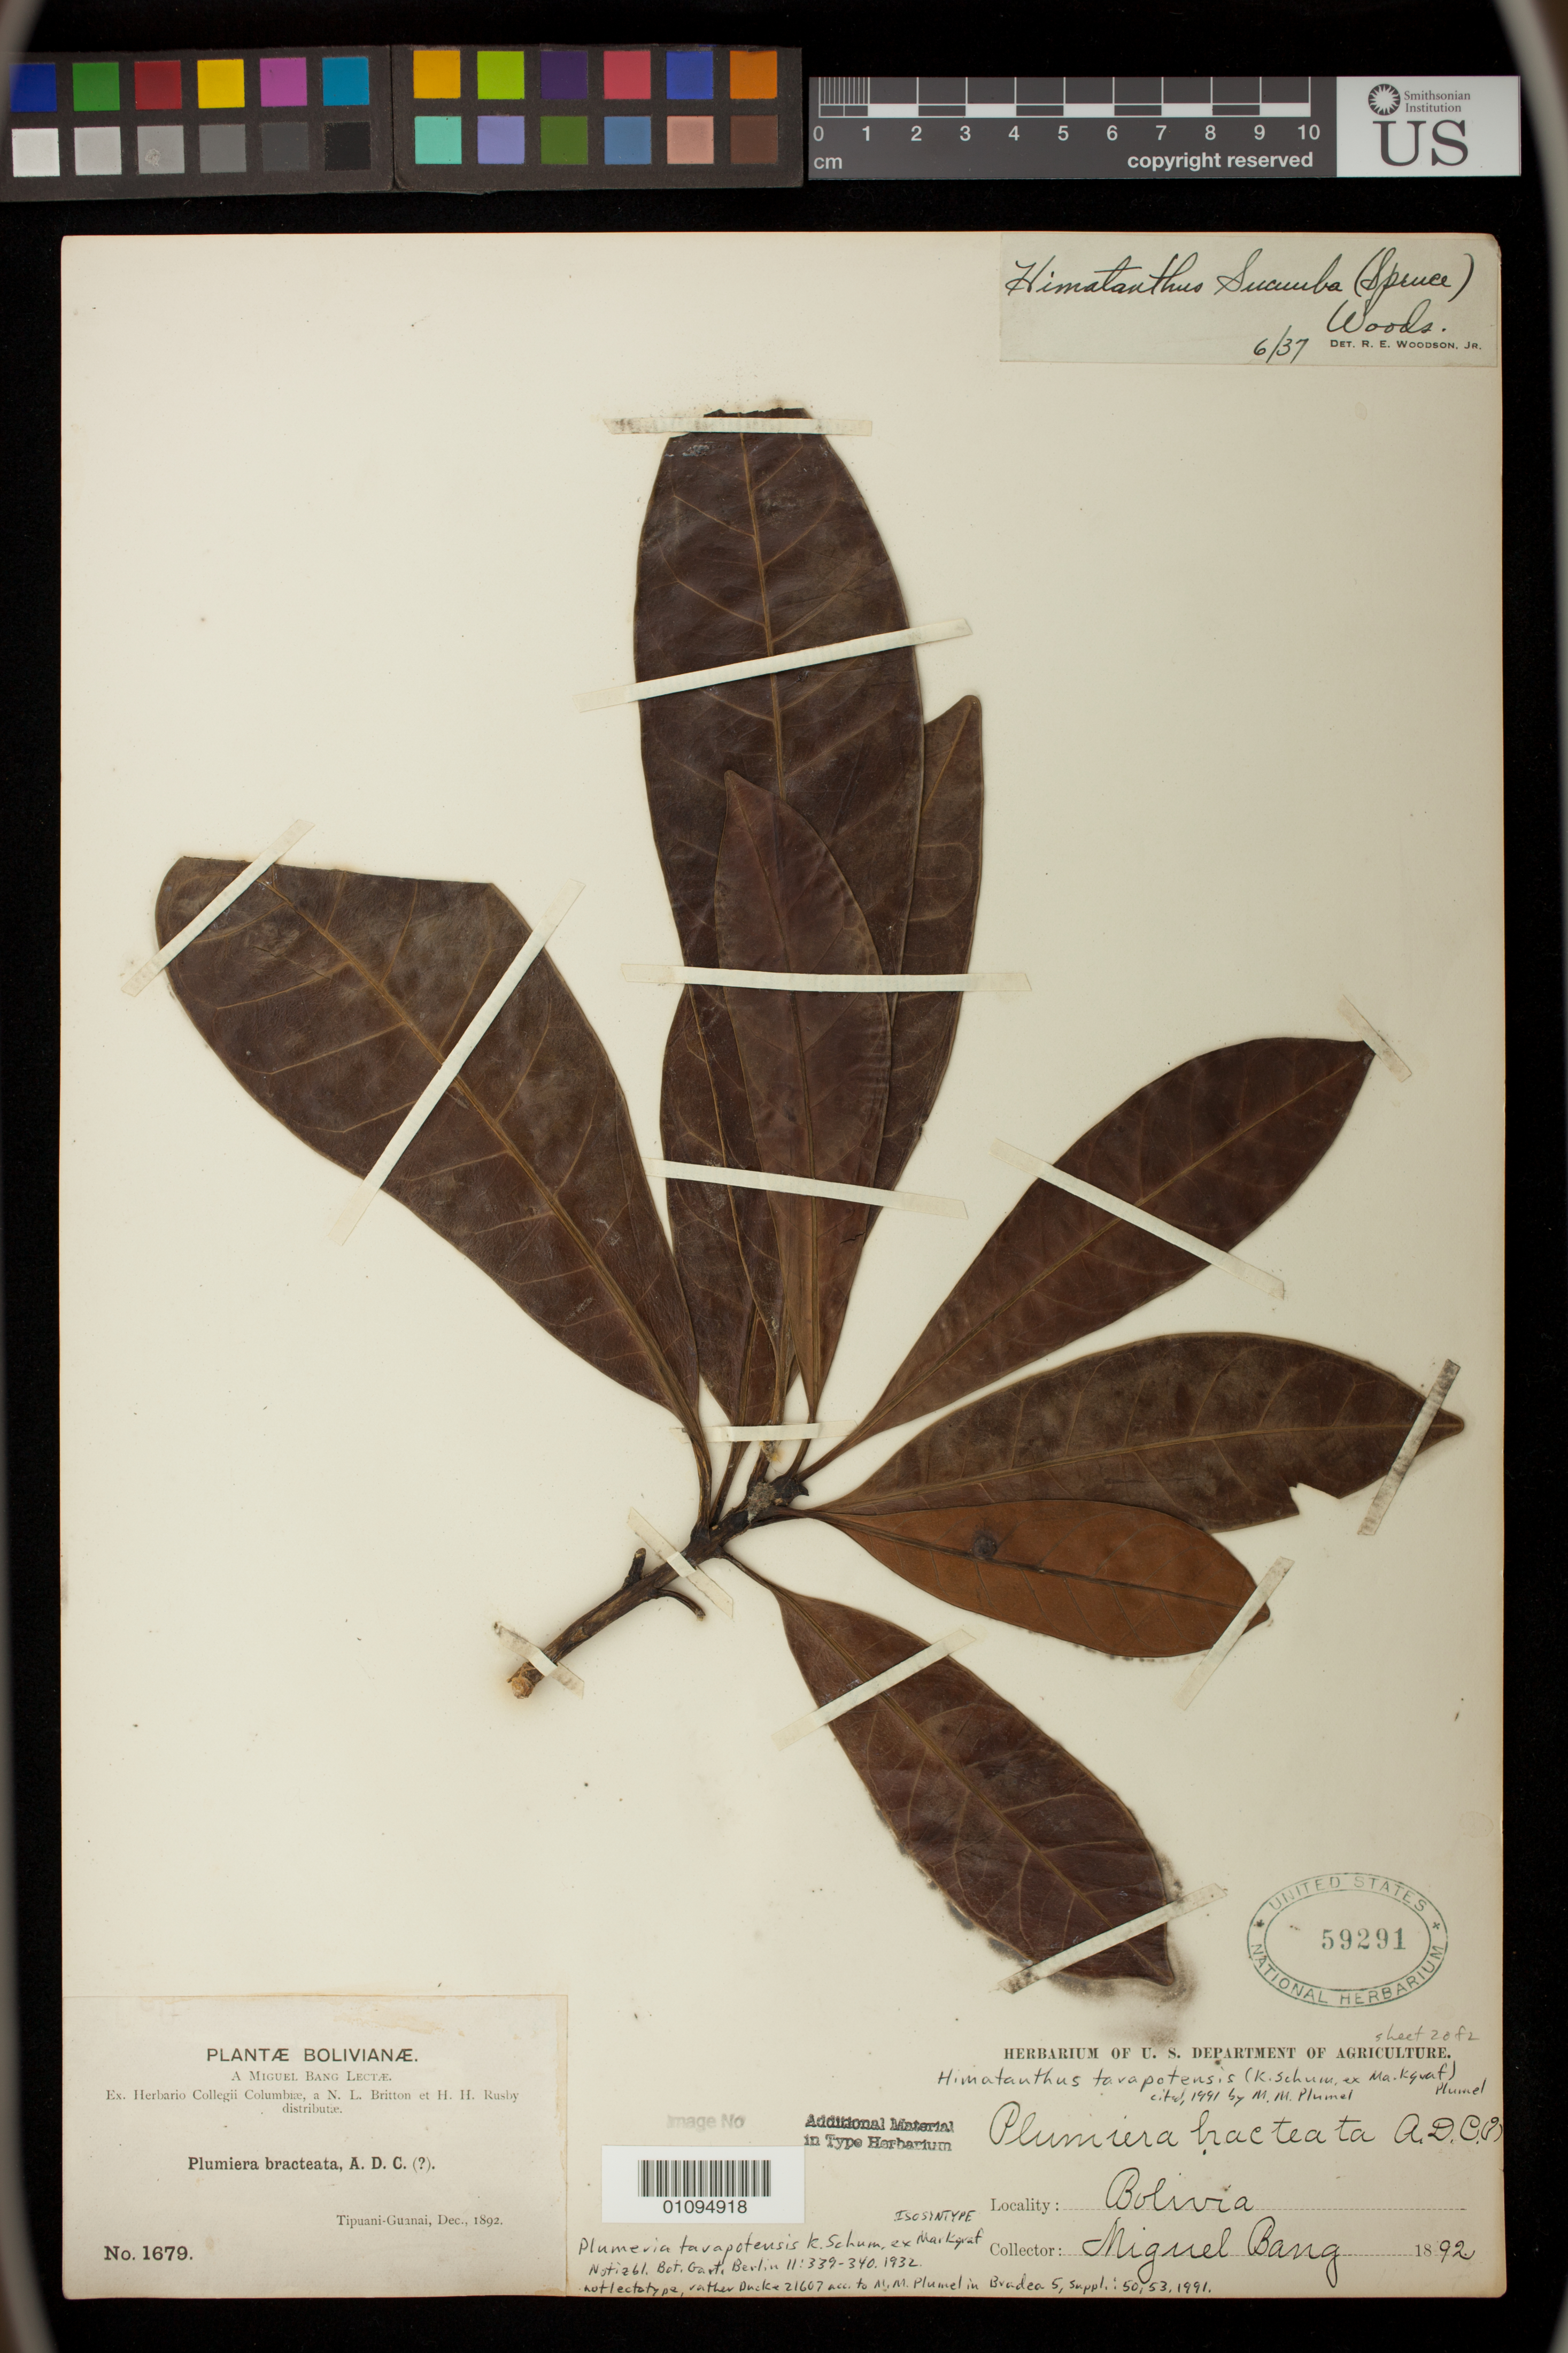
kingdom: Plantae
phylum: Tracheophyta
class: Magnoliopsida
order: Gentianales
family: Apocynaceae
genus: Plumeria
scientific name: Plumeria tarapotensis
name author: K. Schum. ex Markgr.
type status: Isosyntype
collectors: M. Bang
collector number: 1679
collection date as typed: Dec 1892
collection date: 1892-12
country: Bolivia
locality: Between Tipuani and Guanai.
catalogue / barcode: US 59291